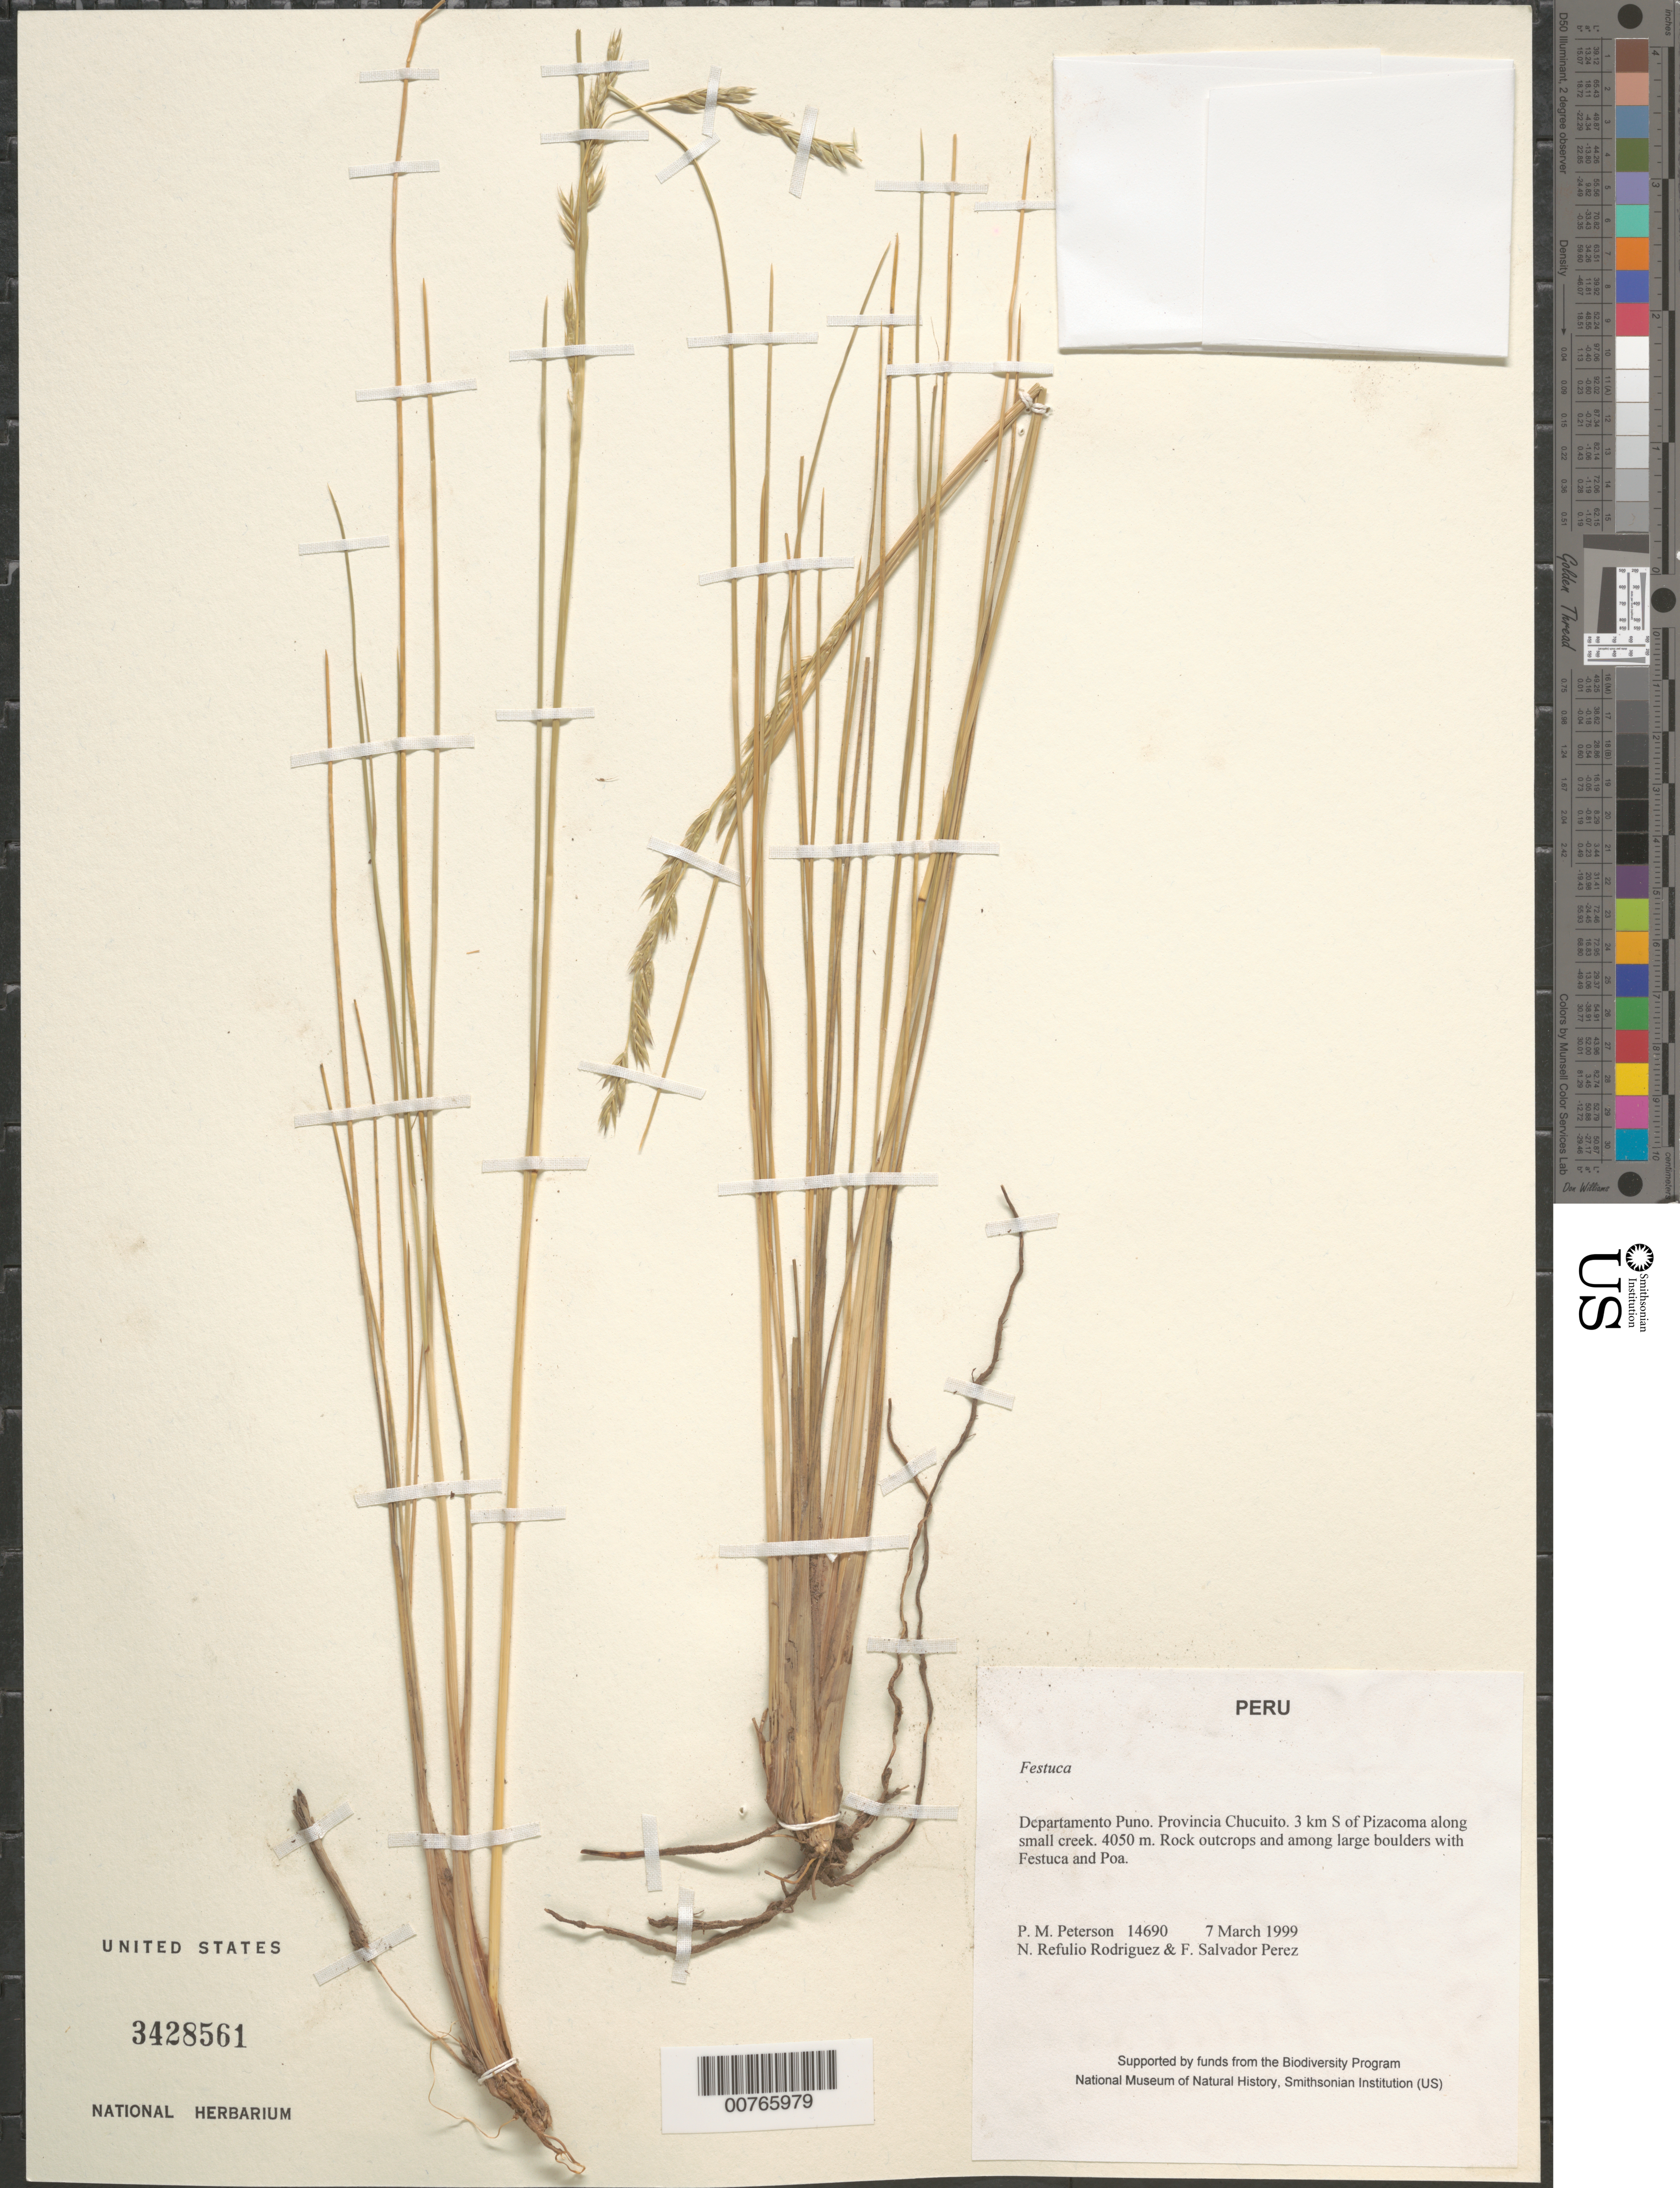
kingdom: Plantae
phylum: Tracheophyta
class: Liliopsida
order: Poales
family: Poaceae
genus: Festuca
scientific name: Festuca sp.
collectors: P. M. Peterson, N. Refulio-Rodríguez & F. Salvador Perez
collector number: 14690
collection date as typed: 07 Mar 1999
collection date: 1999-03-07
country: Peru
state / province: Puno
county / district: Chucuito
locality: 3 km S of Pizacoma along small creek.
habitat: Rock outcrops and among large boulders with Festuca and Poa.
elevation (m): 4050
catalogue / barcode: US 3428561